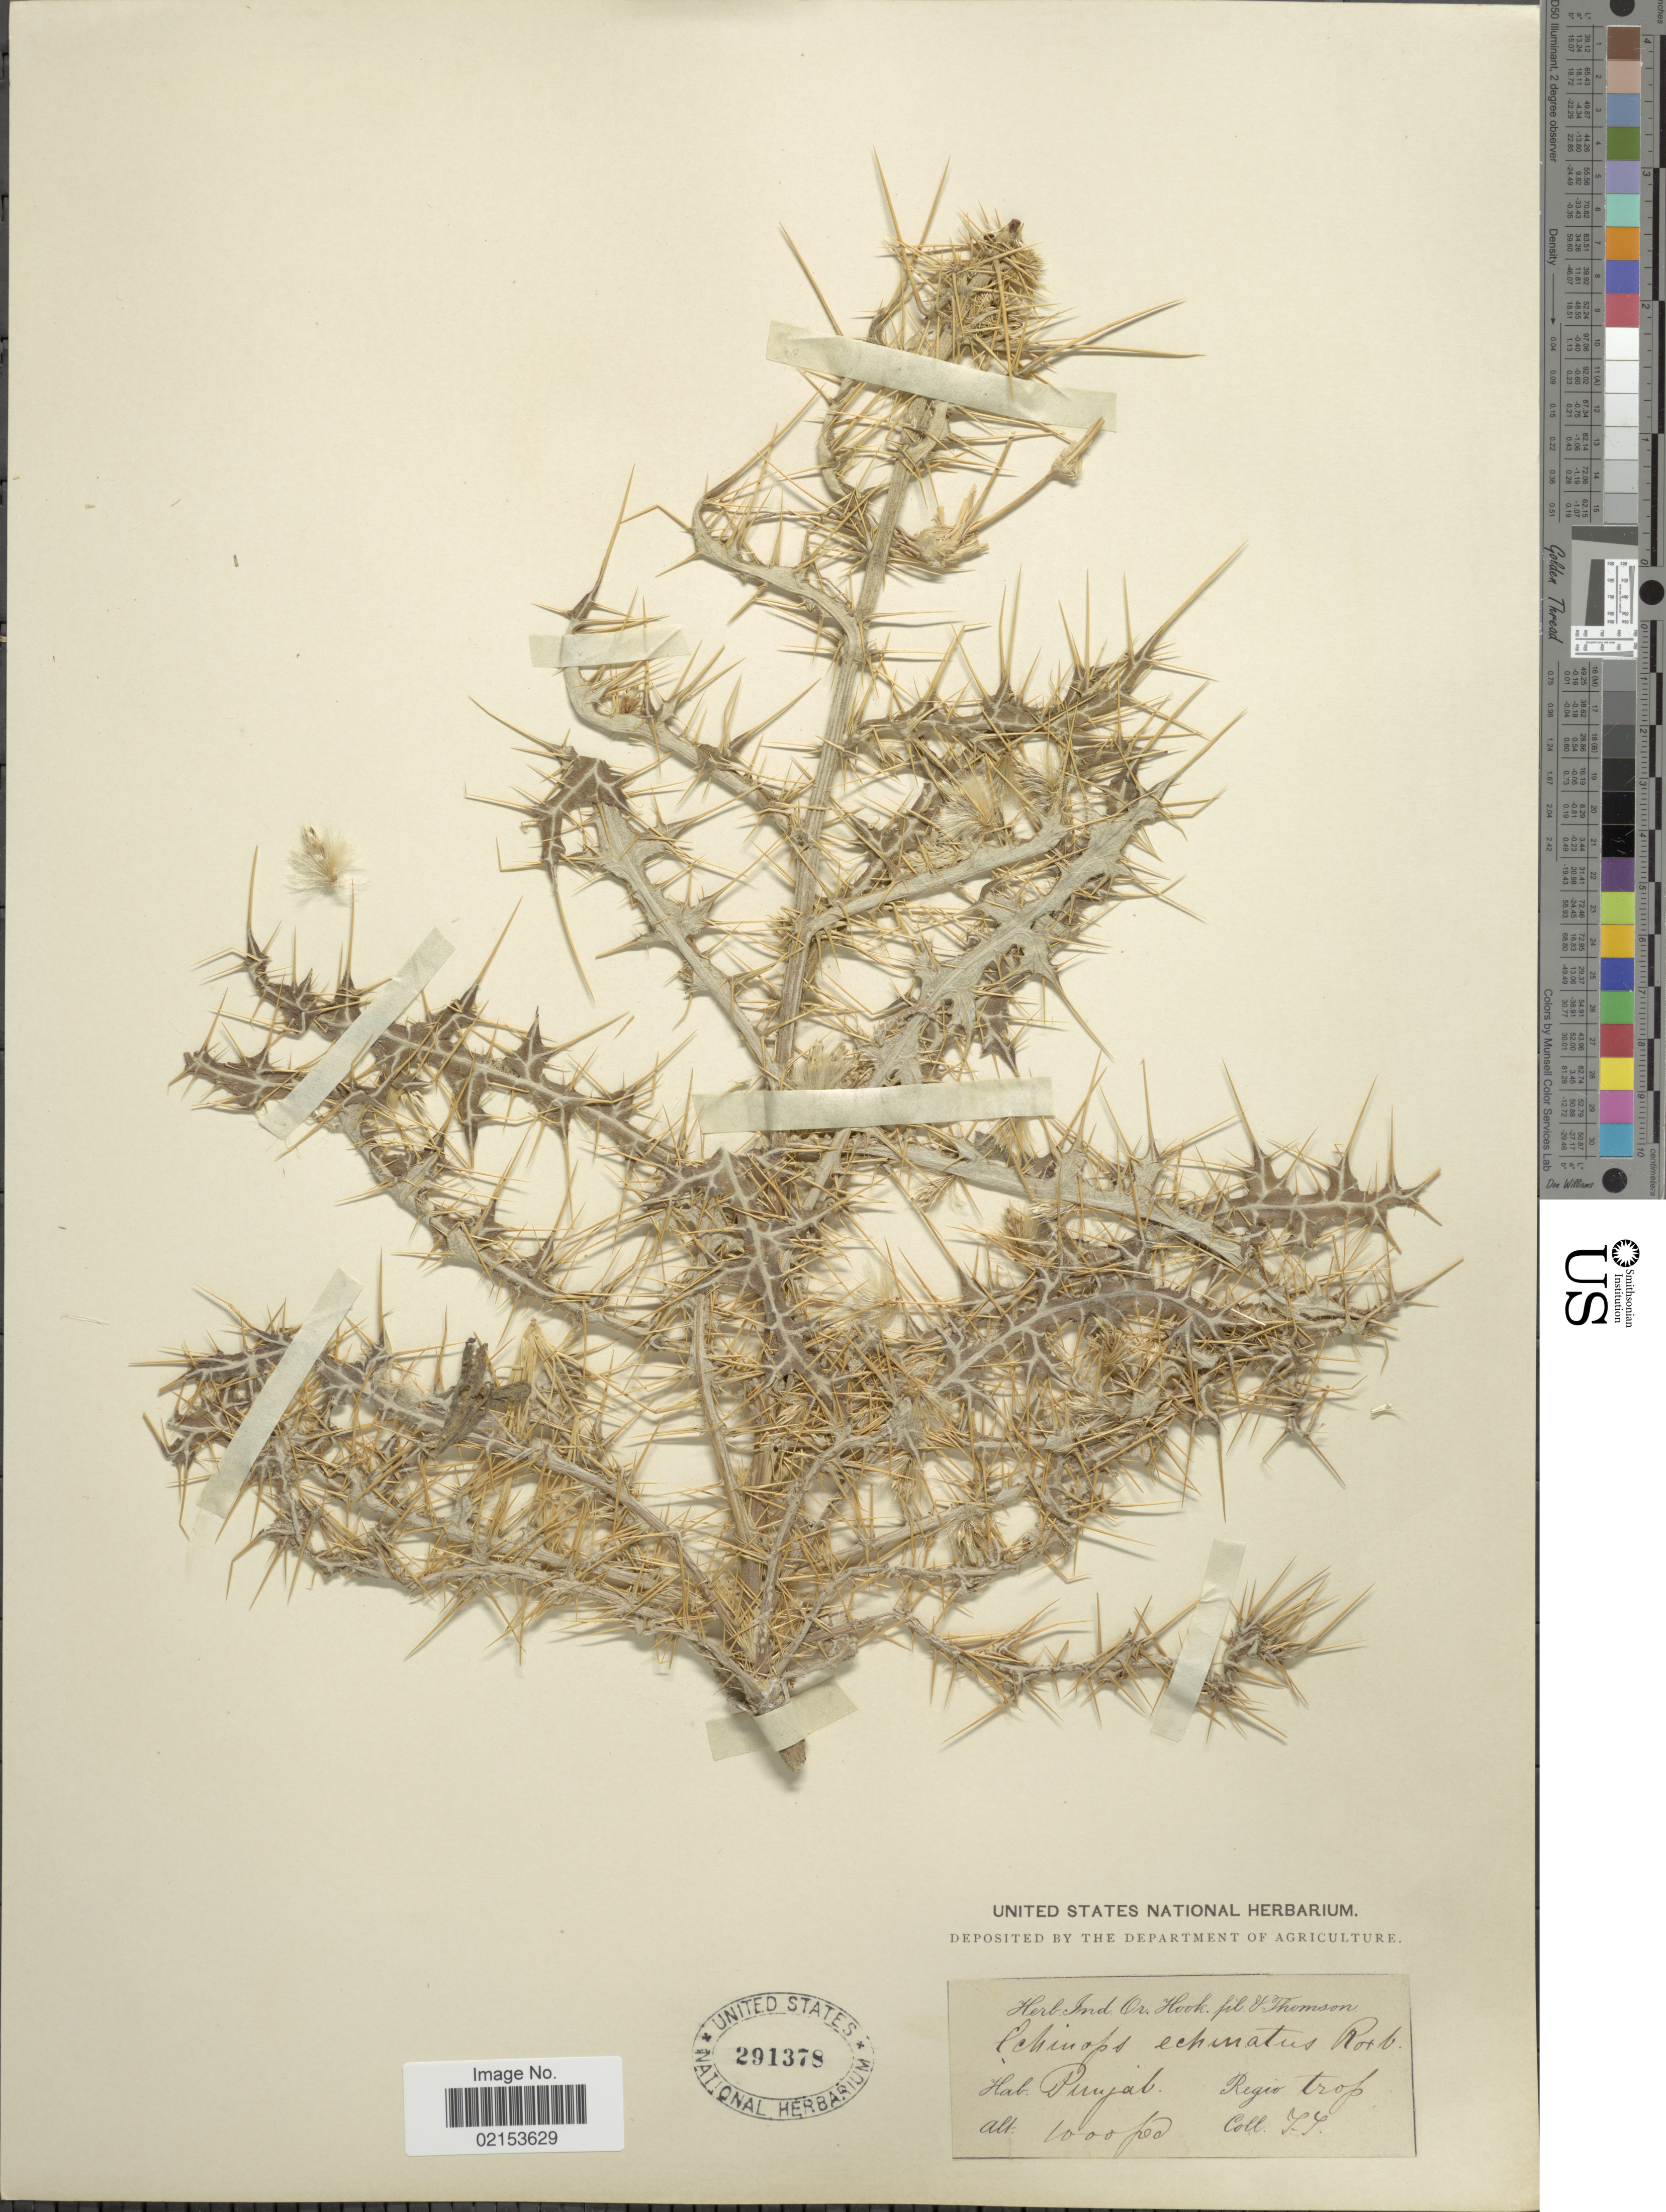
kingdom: Plantae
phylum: Tracheophyta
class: Magnoliopsida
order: Asterales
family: Asteraceae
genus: Echinops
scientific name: Echinops echinatus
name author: Roxb.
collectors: T. Thomson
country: India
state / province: Punjab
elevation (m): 305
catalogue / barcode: US 291378